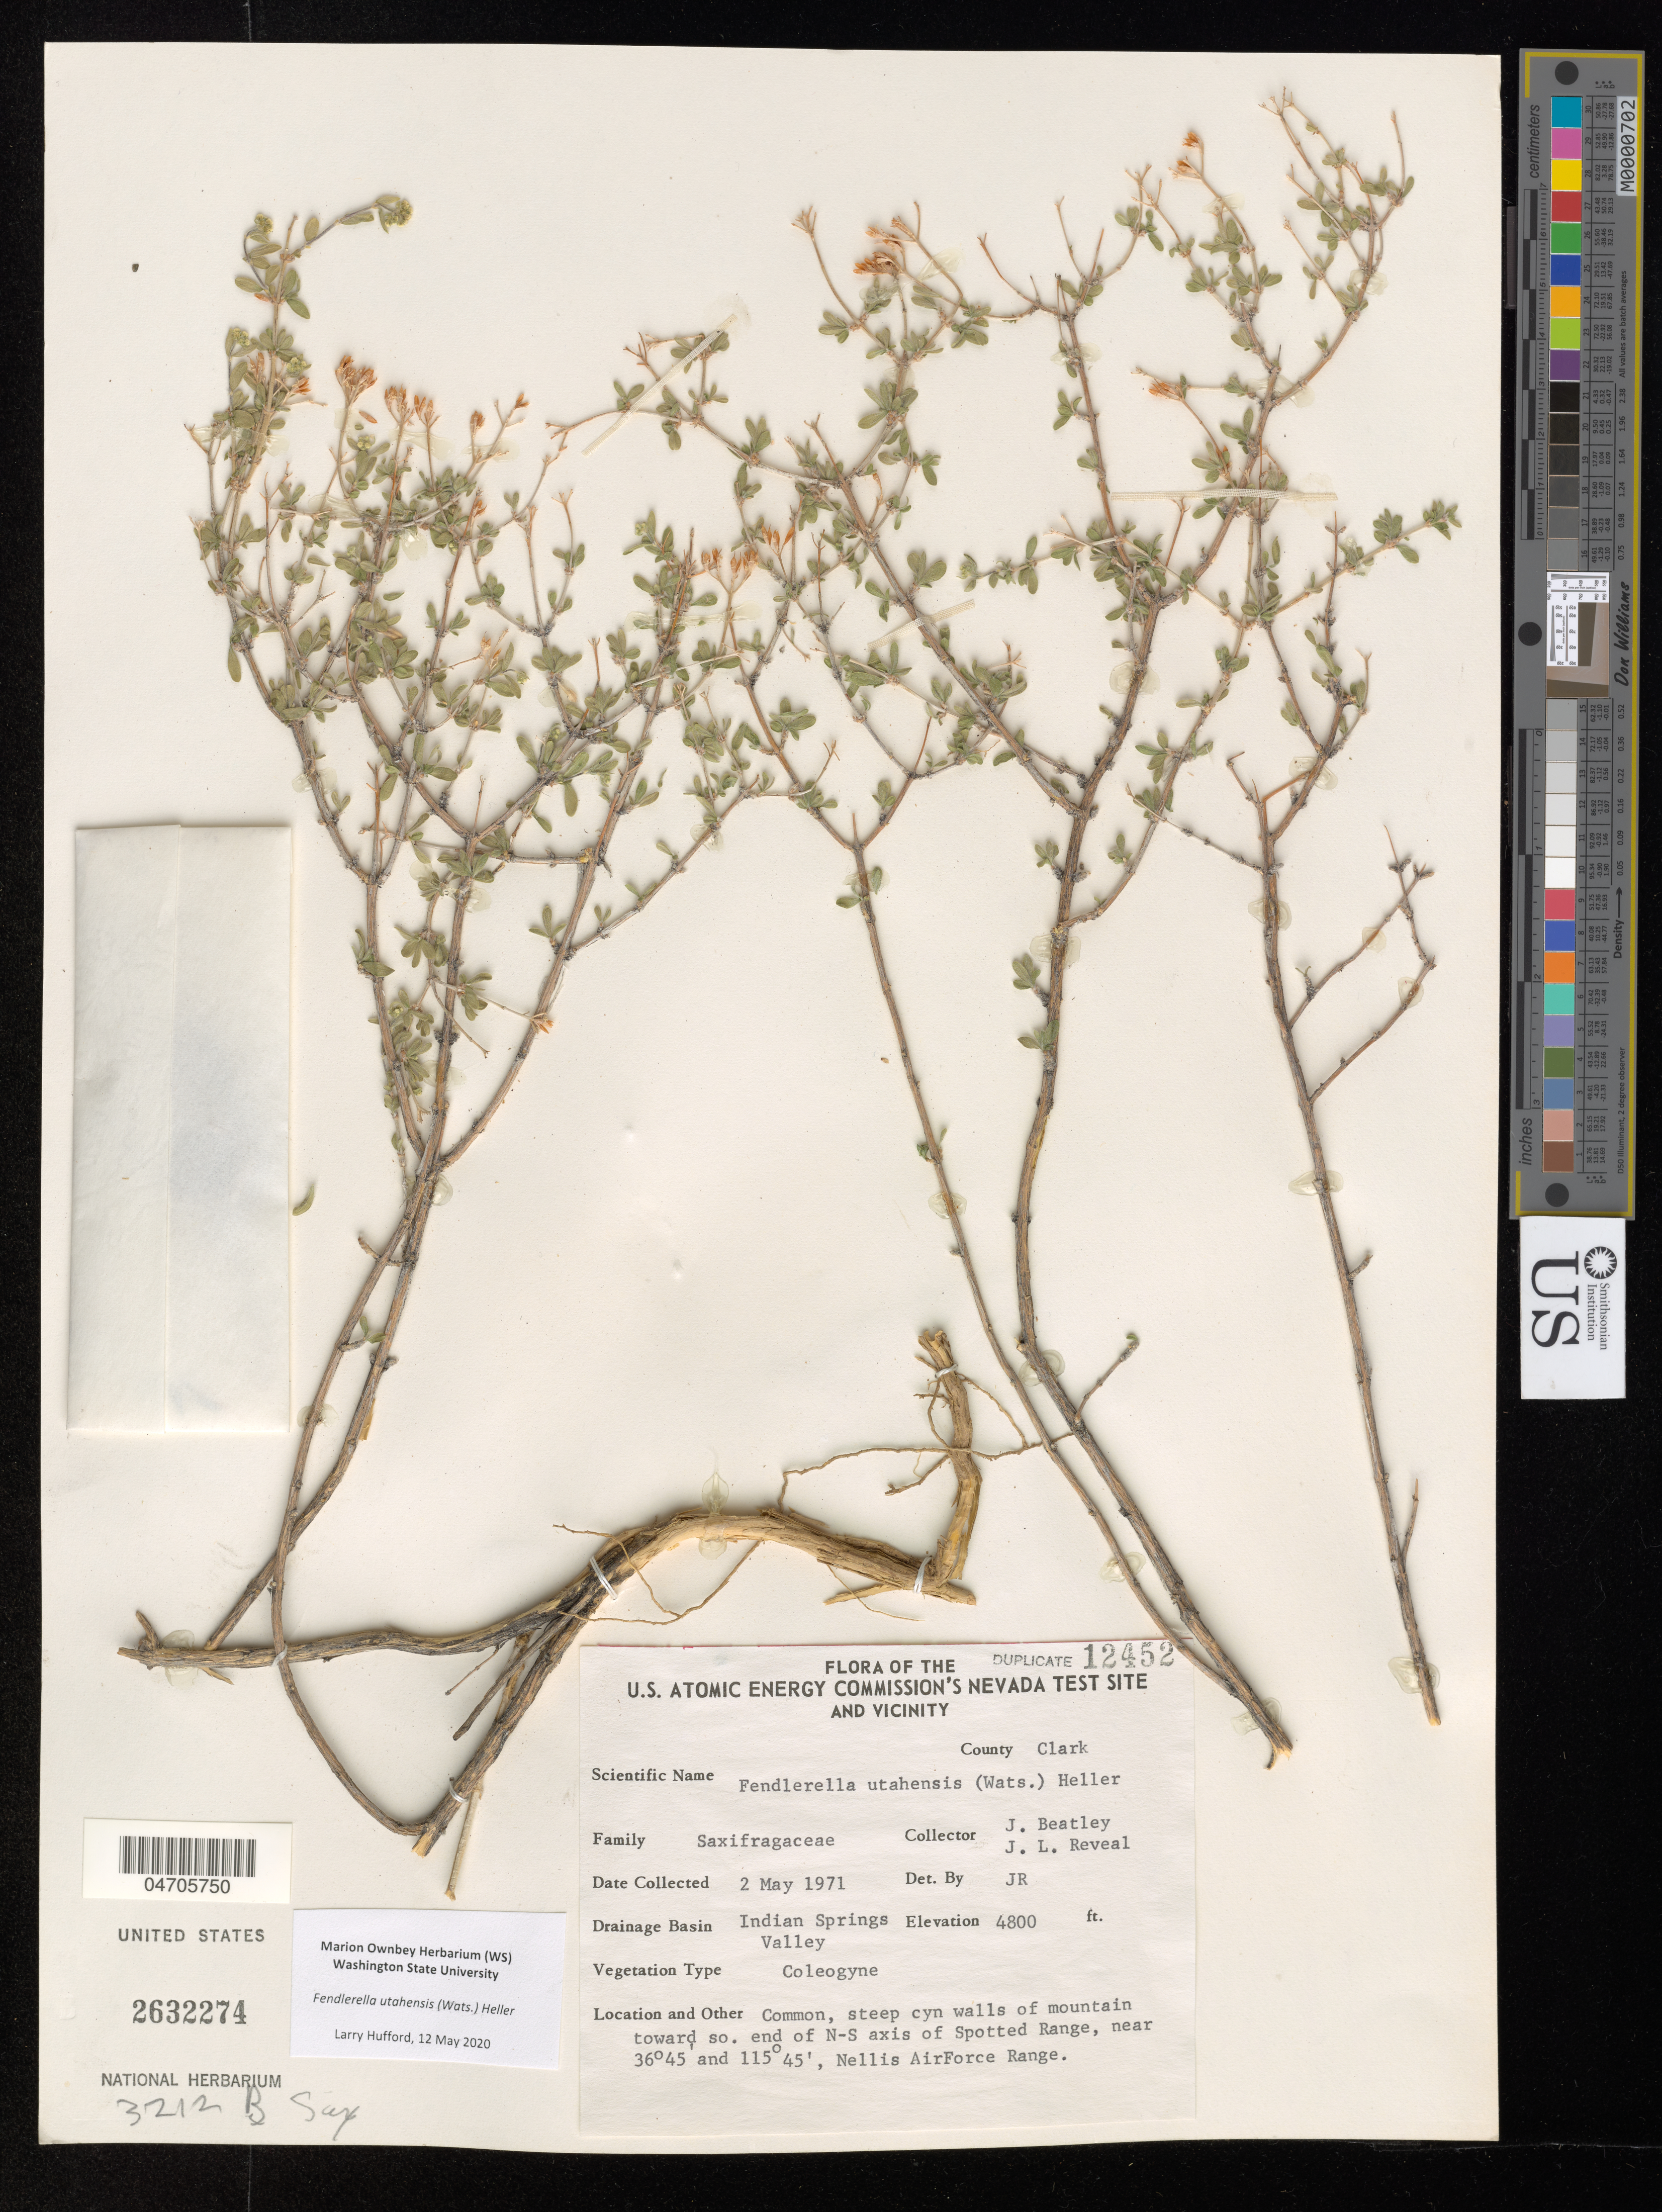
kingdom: Plantae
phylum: Tracheophyta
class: Magnoliopsida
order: Cornales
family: Hydrangeaceae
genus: Fendlerella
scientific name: Fendlerella utahensis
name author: (S. Watson) A. Heller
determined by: Hufford, L.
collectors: J. Beatley & J. L. Reveal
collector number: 12452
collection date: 1971-05-02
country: United States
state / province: Nevada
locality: The U.S. Atomic Energy Commision's Nevada Test Site and vicinity. County Clark. Drainage Basin Indian Springs Valley. Common, steep cyn walls of mountains toward so. end of N-S axis of Spotted Range, Nellis AirForce Range.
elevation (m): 1463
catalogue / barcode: US 2632274